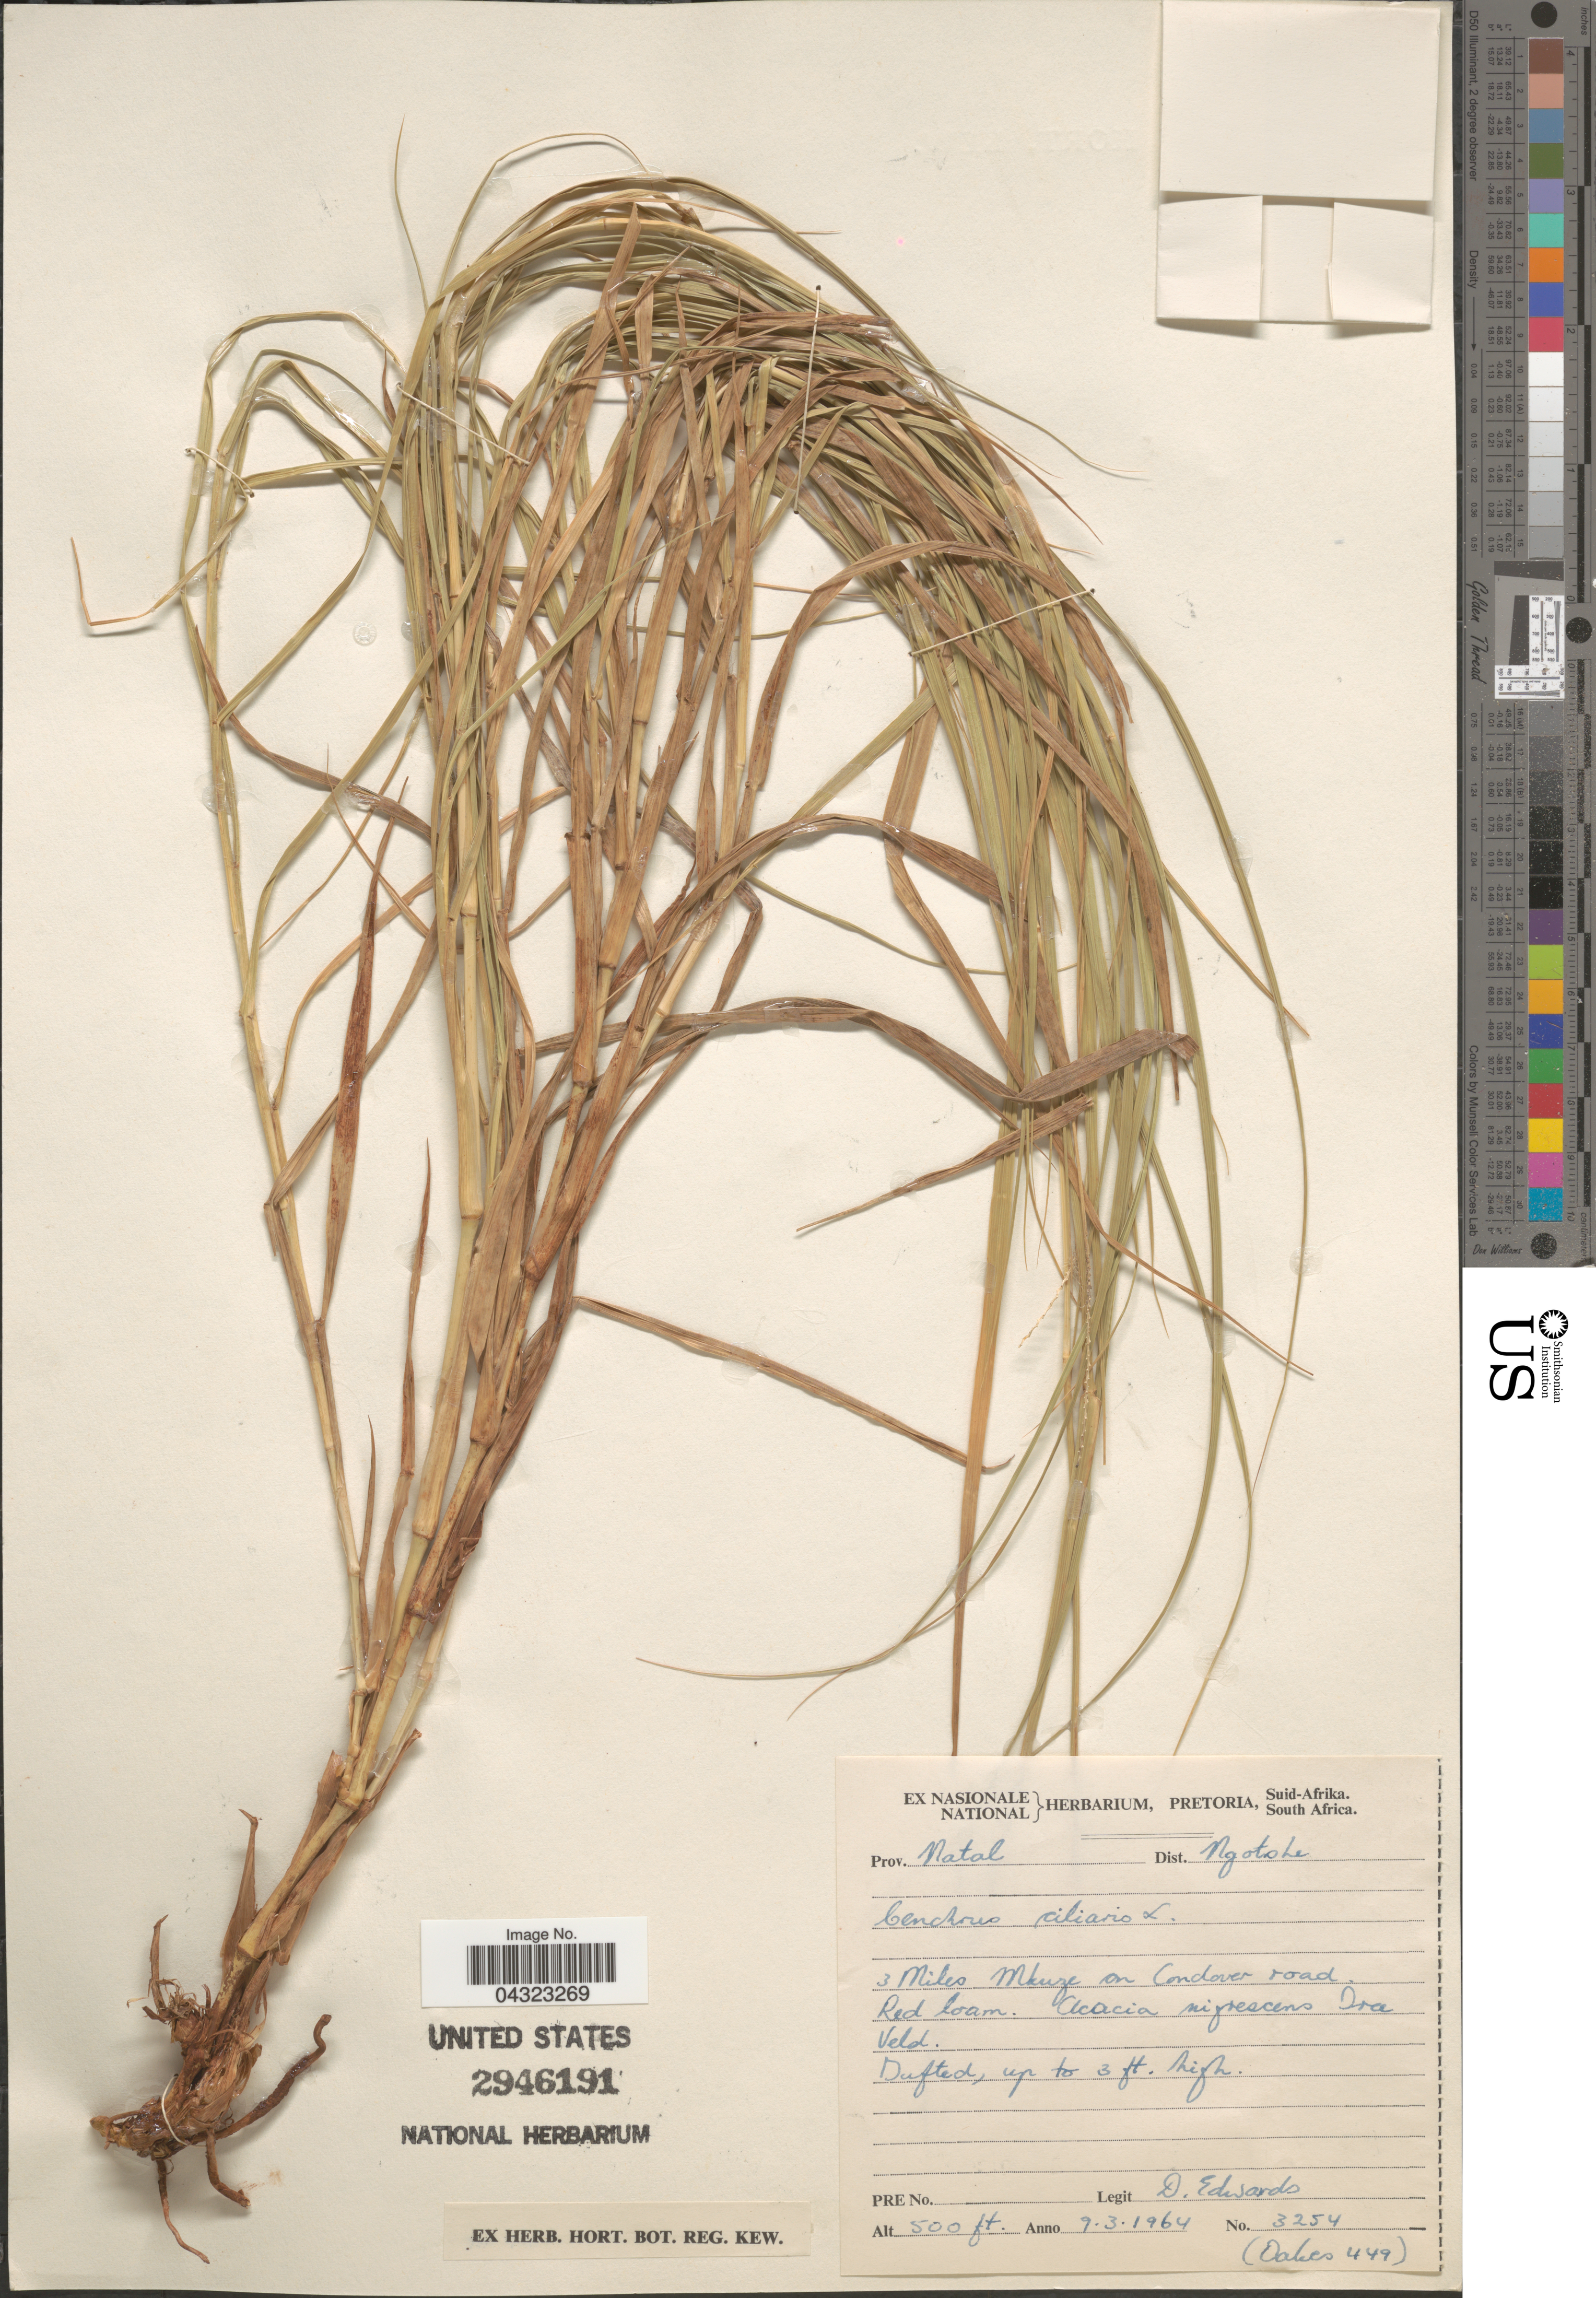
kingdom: Plantae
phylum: Tracheophyta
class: Liliopsida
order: Poales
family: Poaceae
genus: Cenchrus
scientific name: Cenchrus ciliaris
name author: L.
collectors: D. Edwards & -. Oakes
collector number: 3254/449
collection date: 1964-03-09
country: South Africa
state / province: KwaZulu-Natal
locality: Prov. Natal. Dist. Ngotohe. 3 miles Mkuze on Condover road.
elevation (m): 152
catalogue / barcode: US 2946191